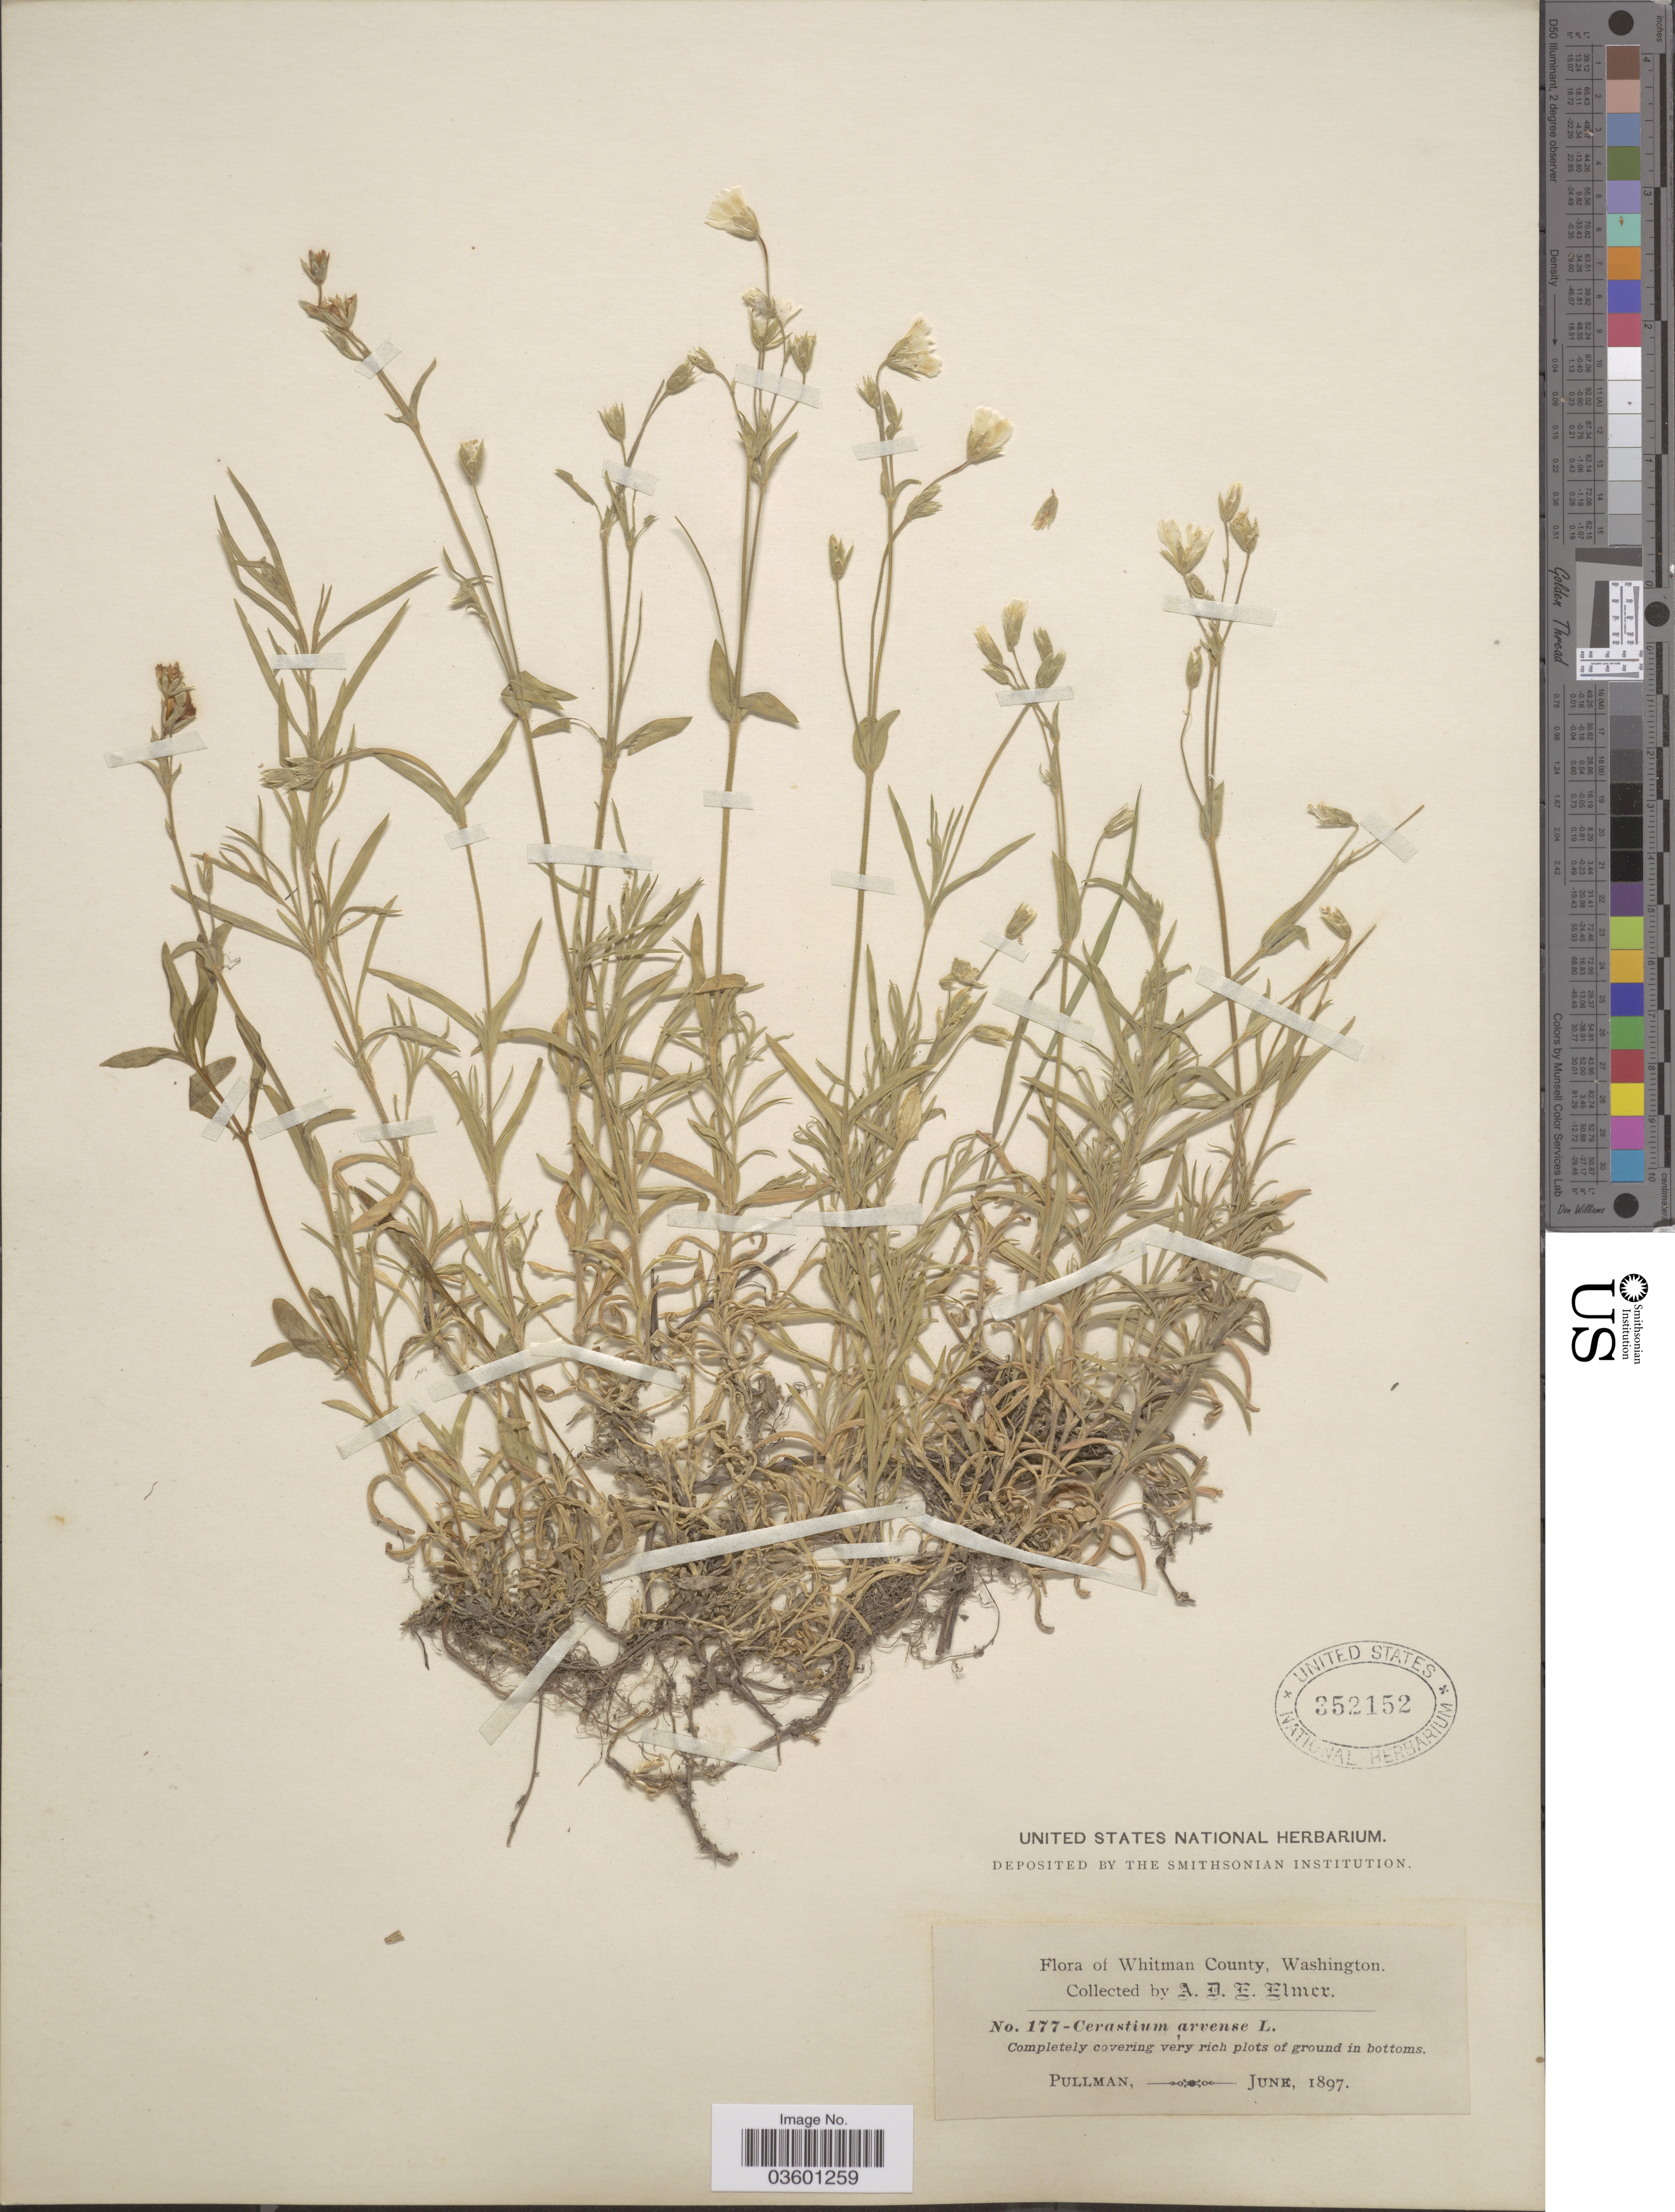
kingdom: Plantae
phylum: Tracheophyta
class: Magnoliopsida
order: Caryophyllales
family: Caryophyllaceae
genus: Cerastium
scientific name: Cerastium arvense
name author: L.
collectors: A. D. E. Elmer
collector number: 177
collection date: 1897-06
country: United States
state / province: Washington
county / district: Whitman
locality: Whitman County. Pullman.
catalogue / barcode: US 352152